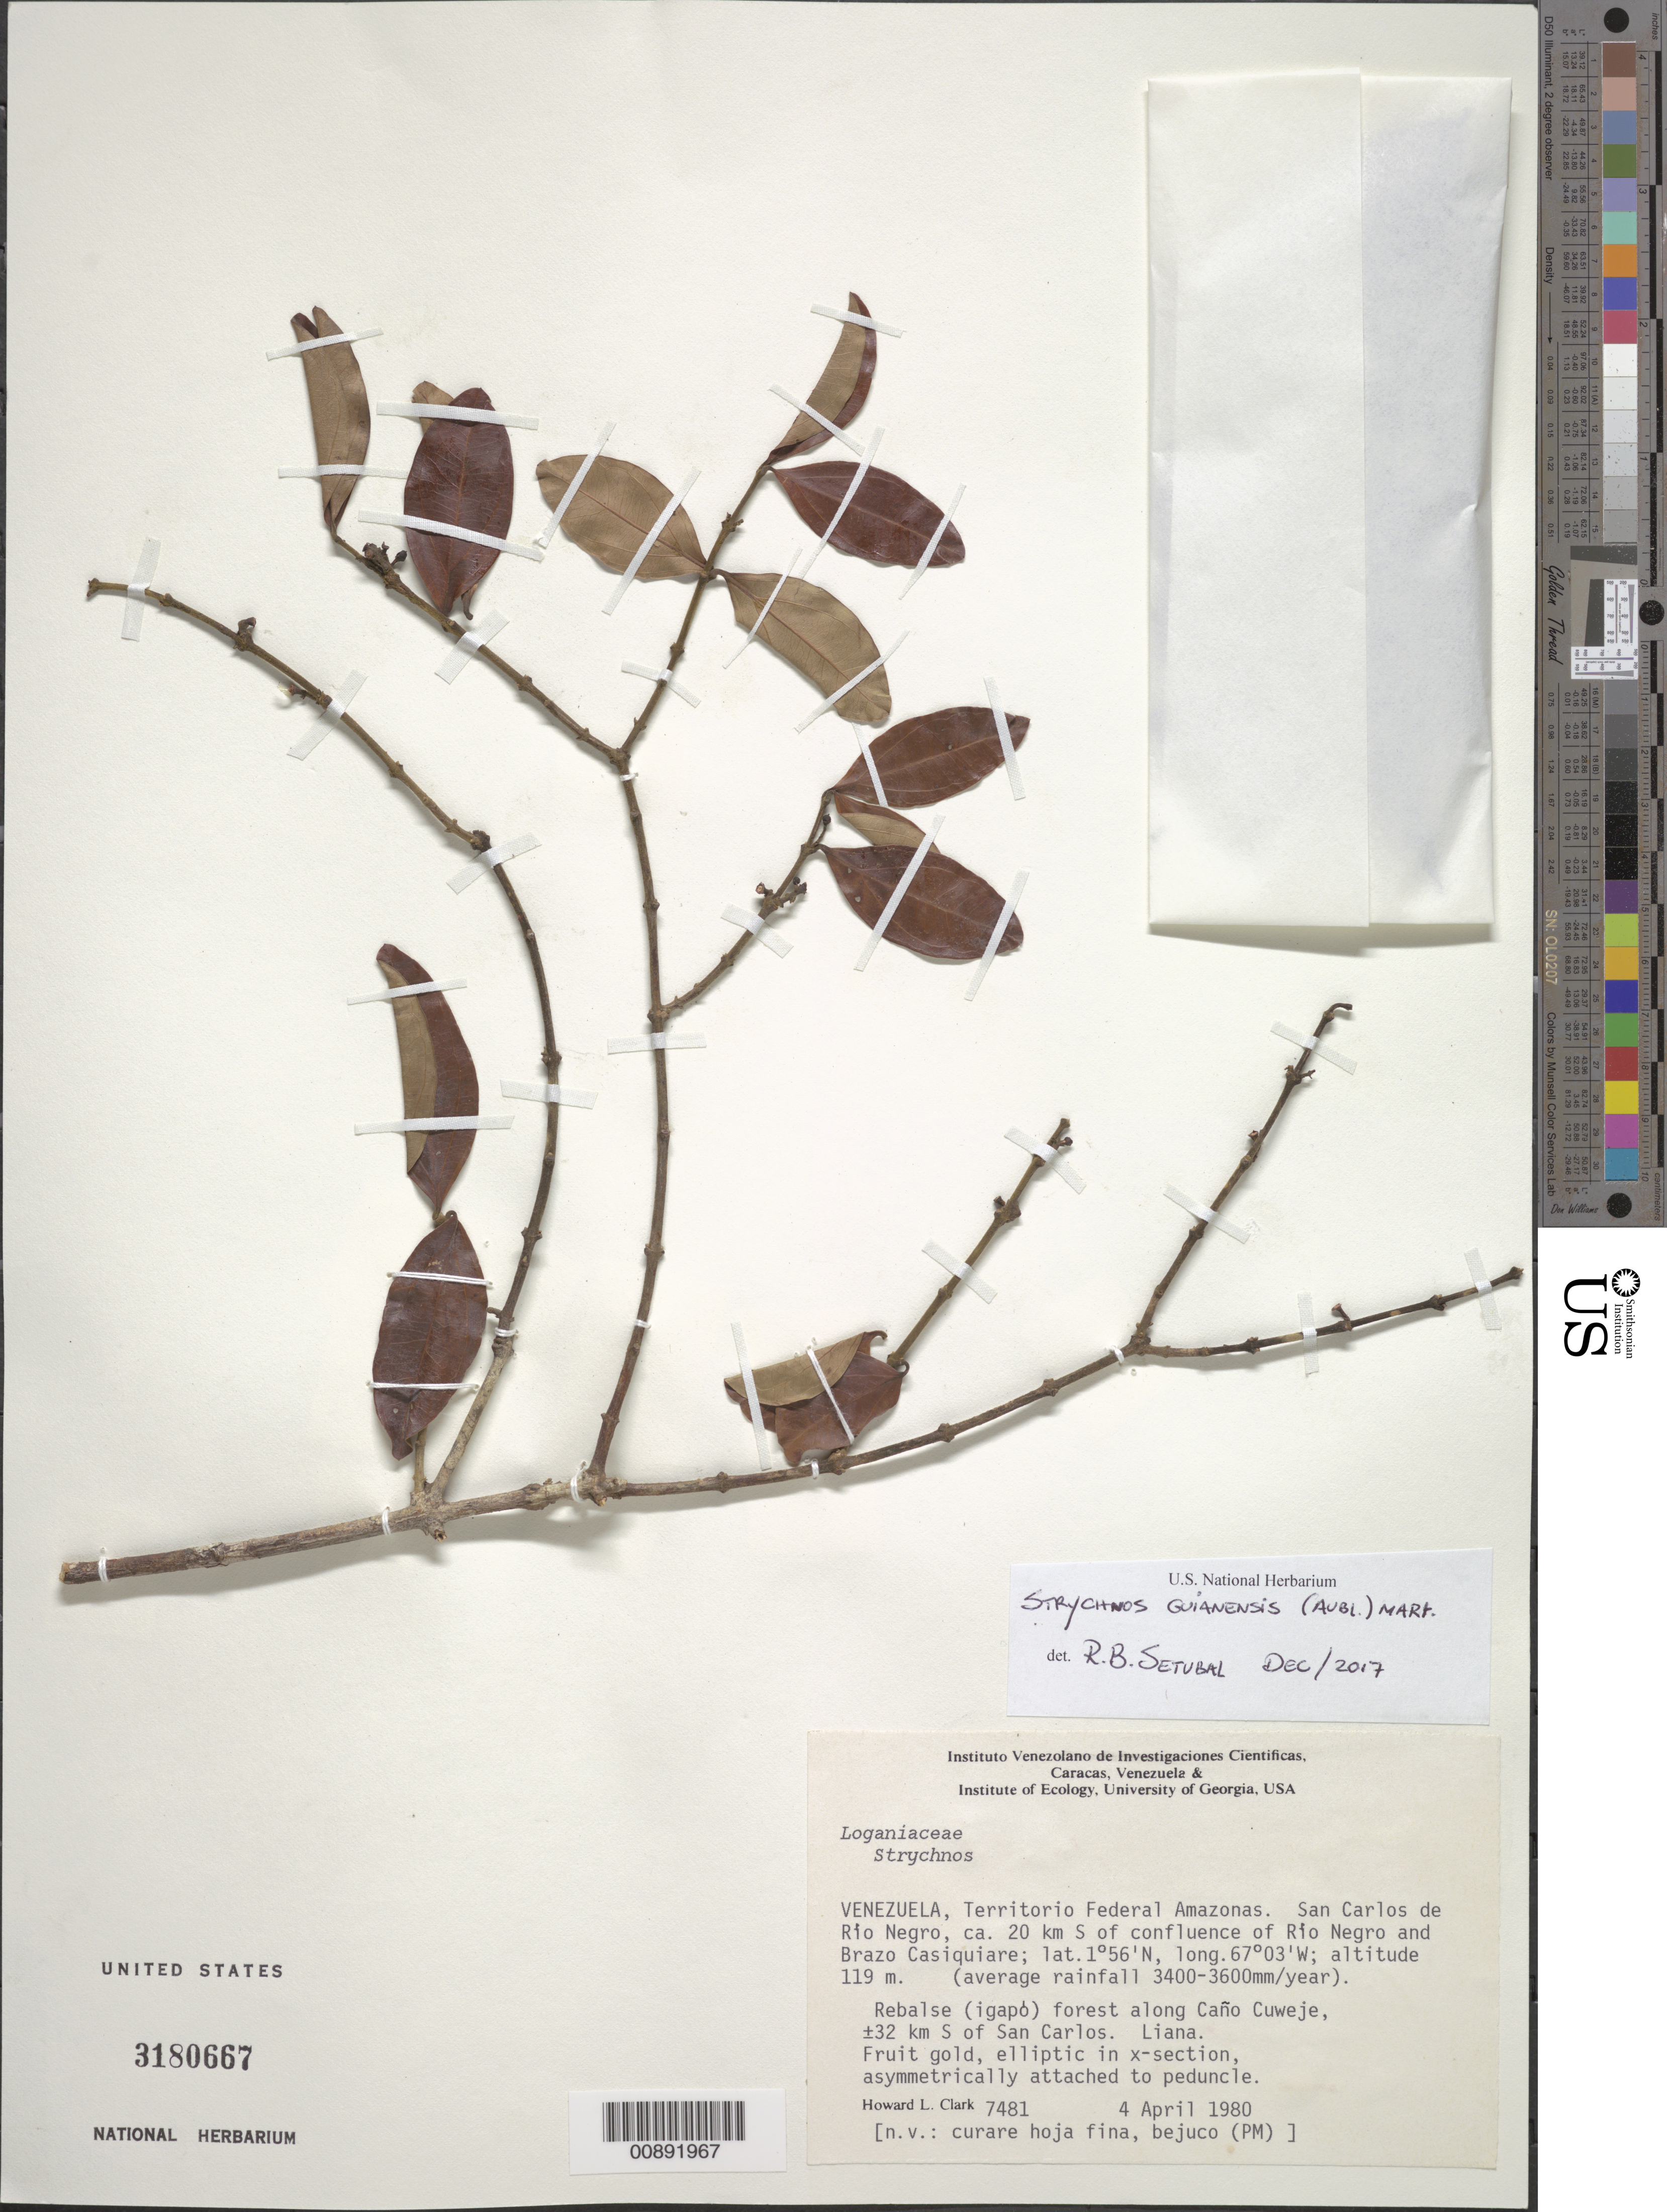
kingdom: Plantae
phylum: Tracheophyta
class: Magnoliopsida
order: Gentianales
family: Loganiaceae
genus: Strychnos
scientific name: Strychnos guianensis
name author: (Aubl.) Mart.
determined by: Setubal, R. B.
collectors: H. L. Clark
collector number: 7481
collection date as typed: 4-Apr-80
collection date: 1980-04-04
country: Venezuela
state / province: Amazonas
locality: San Carlos de Río Negro, ca. 20 km S of confluence of Río Negro and Brazo Casiquiare; along Cano Cuweje, +-32 km S of San Carlos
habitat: Rebalse (igapo) forest; average rainfall 3400-3600mm/year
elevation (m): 119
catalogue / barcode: US 3180667